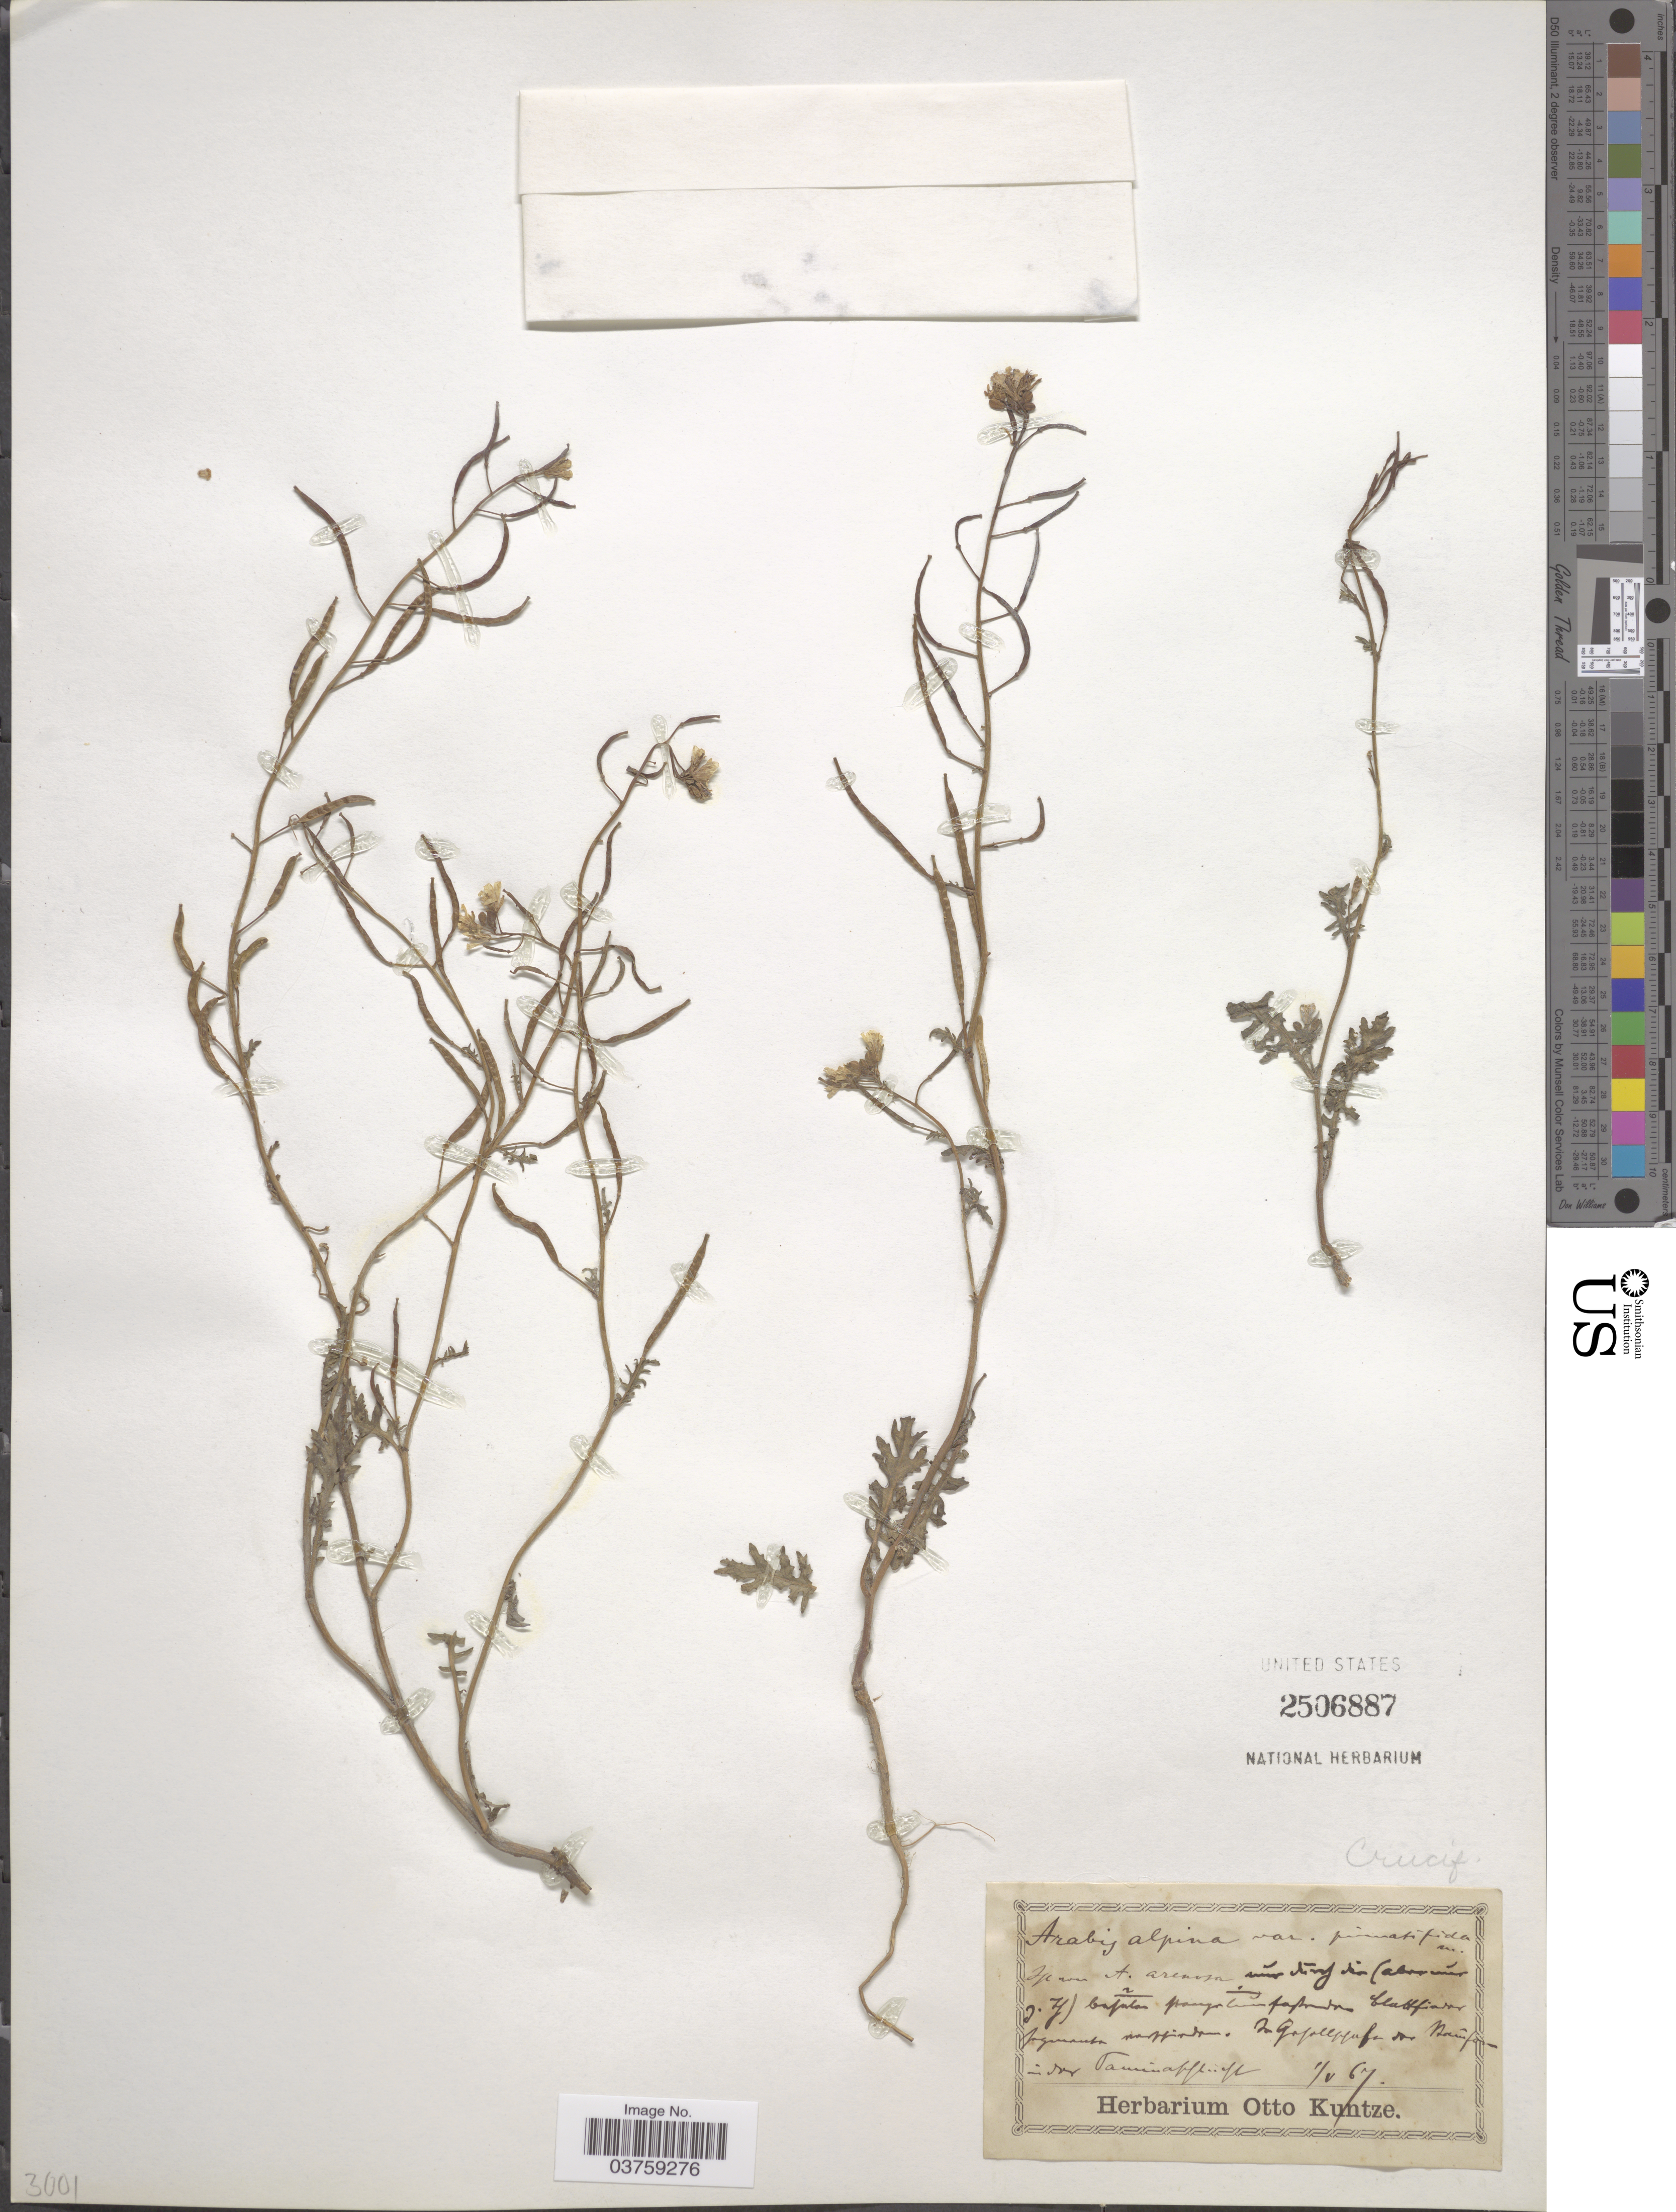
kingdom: Plantae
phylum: Tracheophyta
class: Magnoliopsida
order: Brassicales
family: Brassicaceae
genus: Arabis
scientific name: Arabis alpina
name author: L.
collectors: ex herb. Otto Kuntze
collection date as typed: Transcribed d/m/y: 1/5/67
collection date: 1867-05-01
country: Switzerland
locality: In Gafalljaga du Bounford in var Taminalfindt. [interpreted]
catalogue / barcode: US 2506887